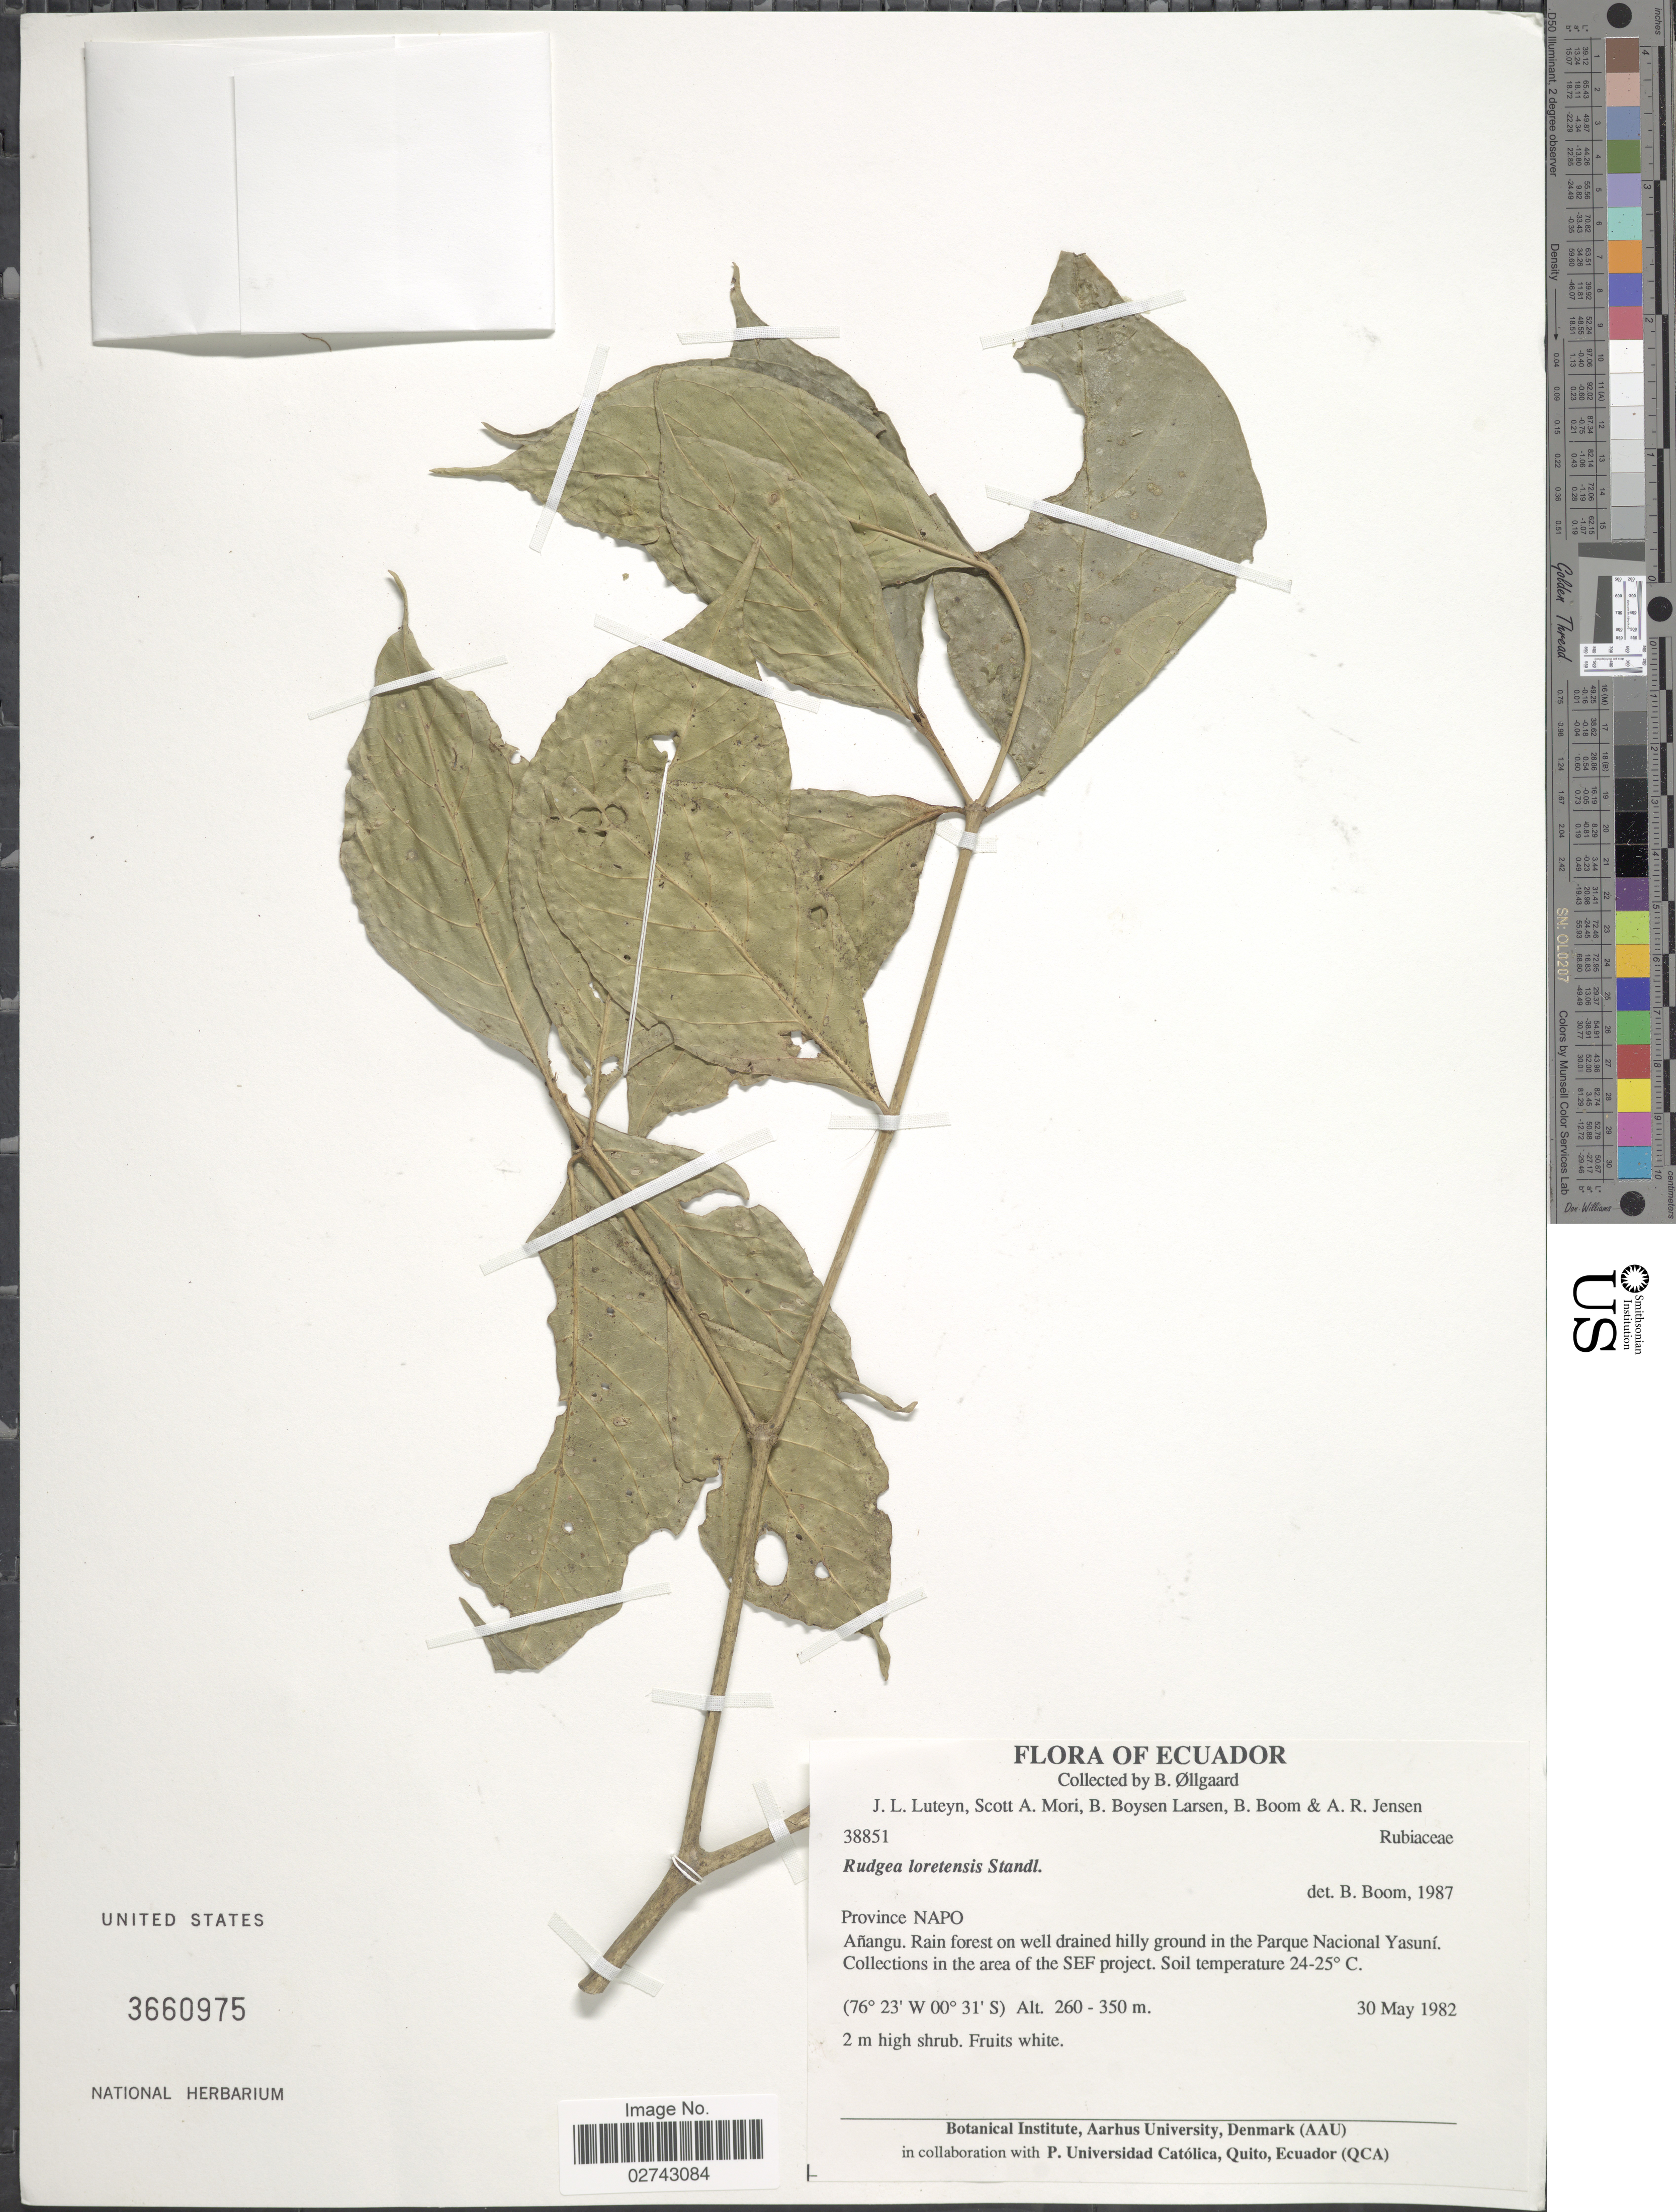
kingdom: Plantae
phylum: Tracheophyta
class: Magnoliopsida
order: Gentianales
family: Rubiaceae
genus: Rudgea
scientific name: Rudgea loretensis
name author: Standl.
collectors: B. Øllgaard, J. L. Luteyn, S. Mori, B. Boysen Larsen & et al.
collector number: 38851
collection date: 1985-05-30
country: Ecuador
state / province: Napo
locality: Anangu. Ground in the Parque Nacional Yasuni. In the area of the SEF project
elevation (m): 260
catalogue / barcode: US 3660975